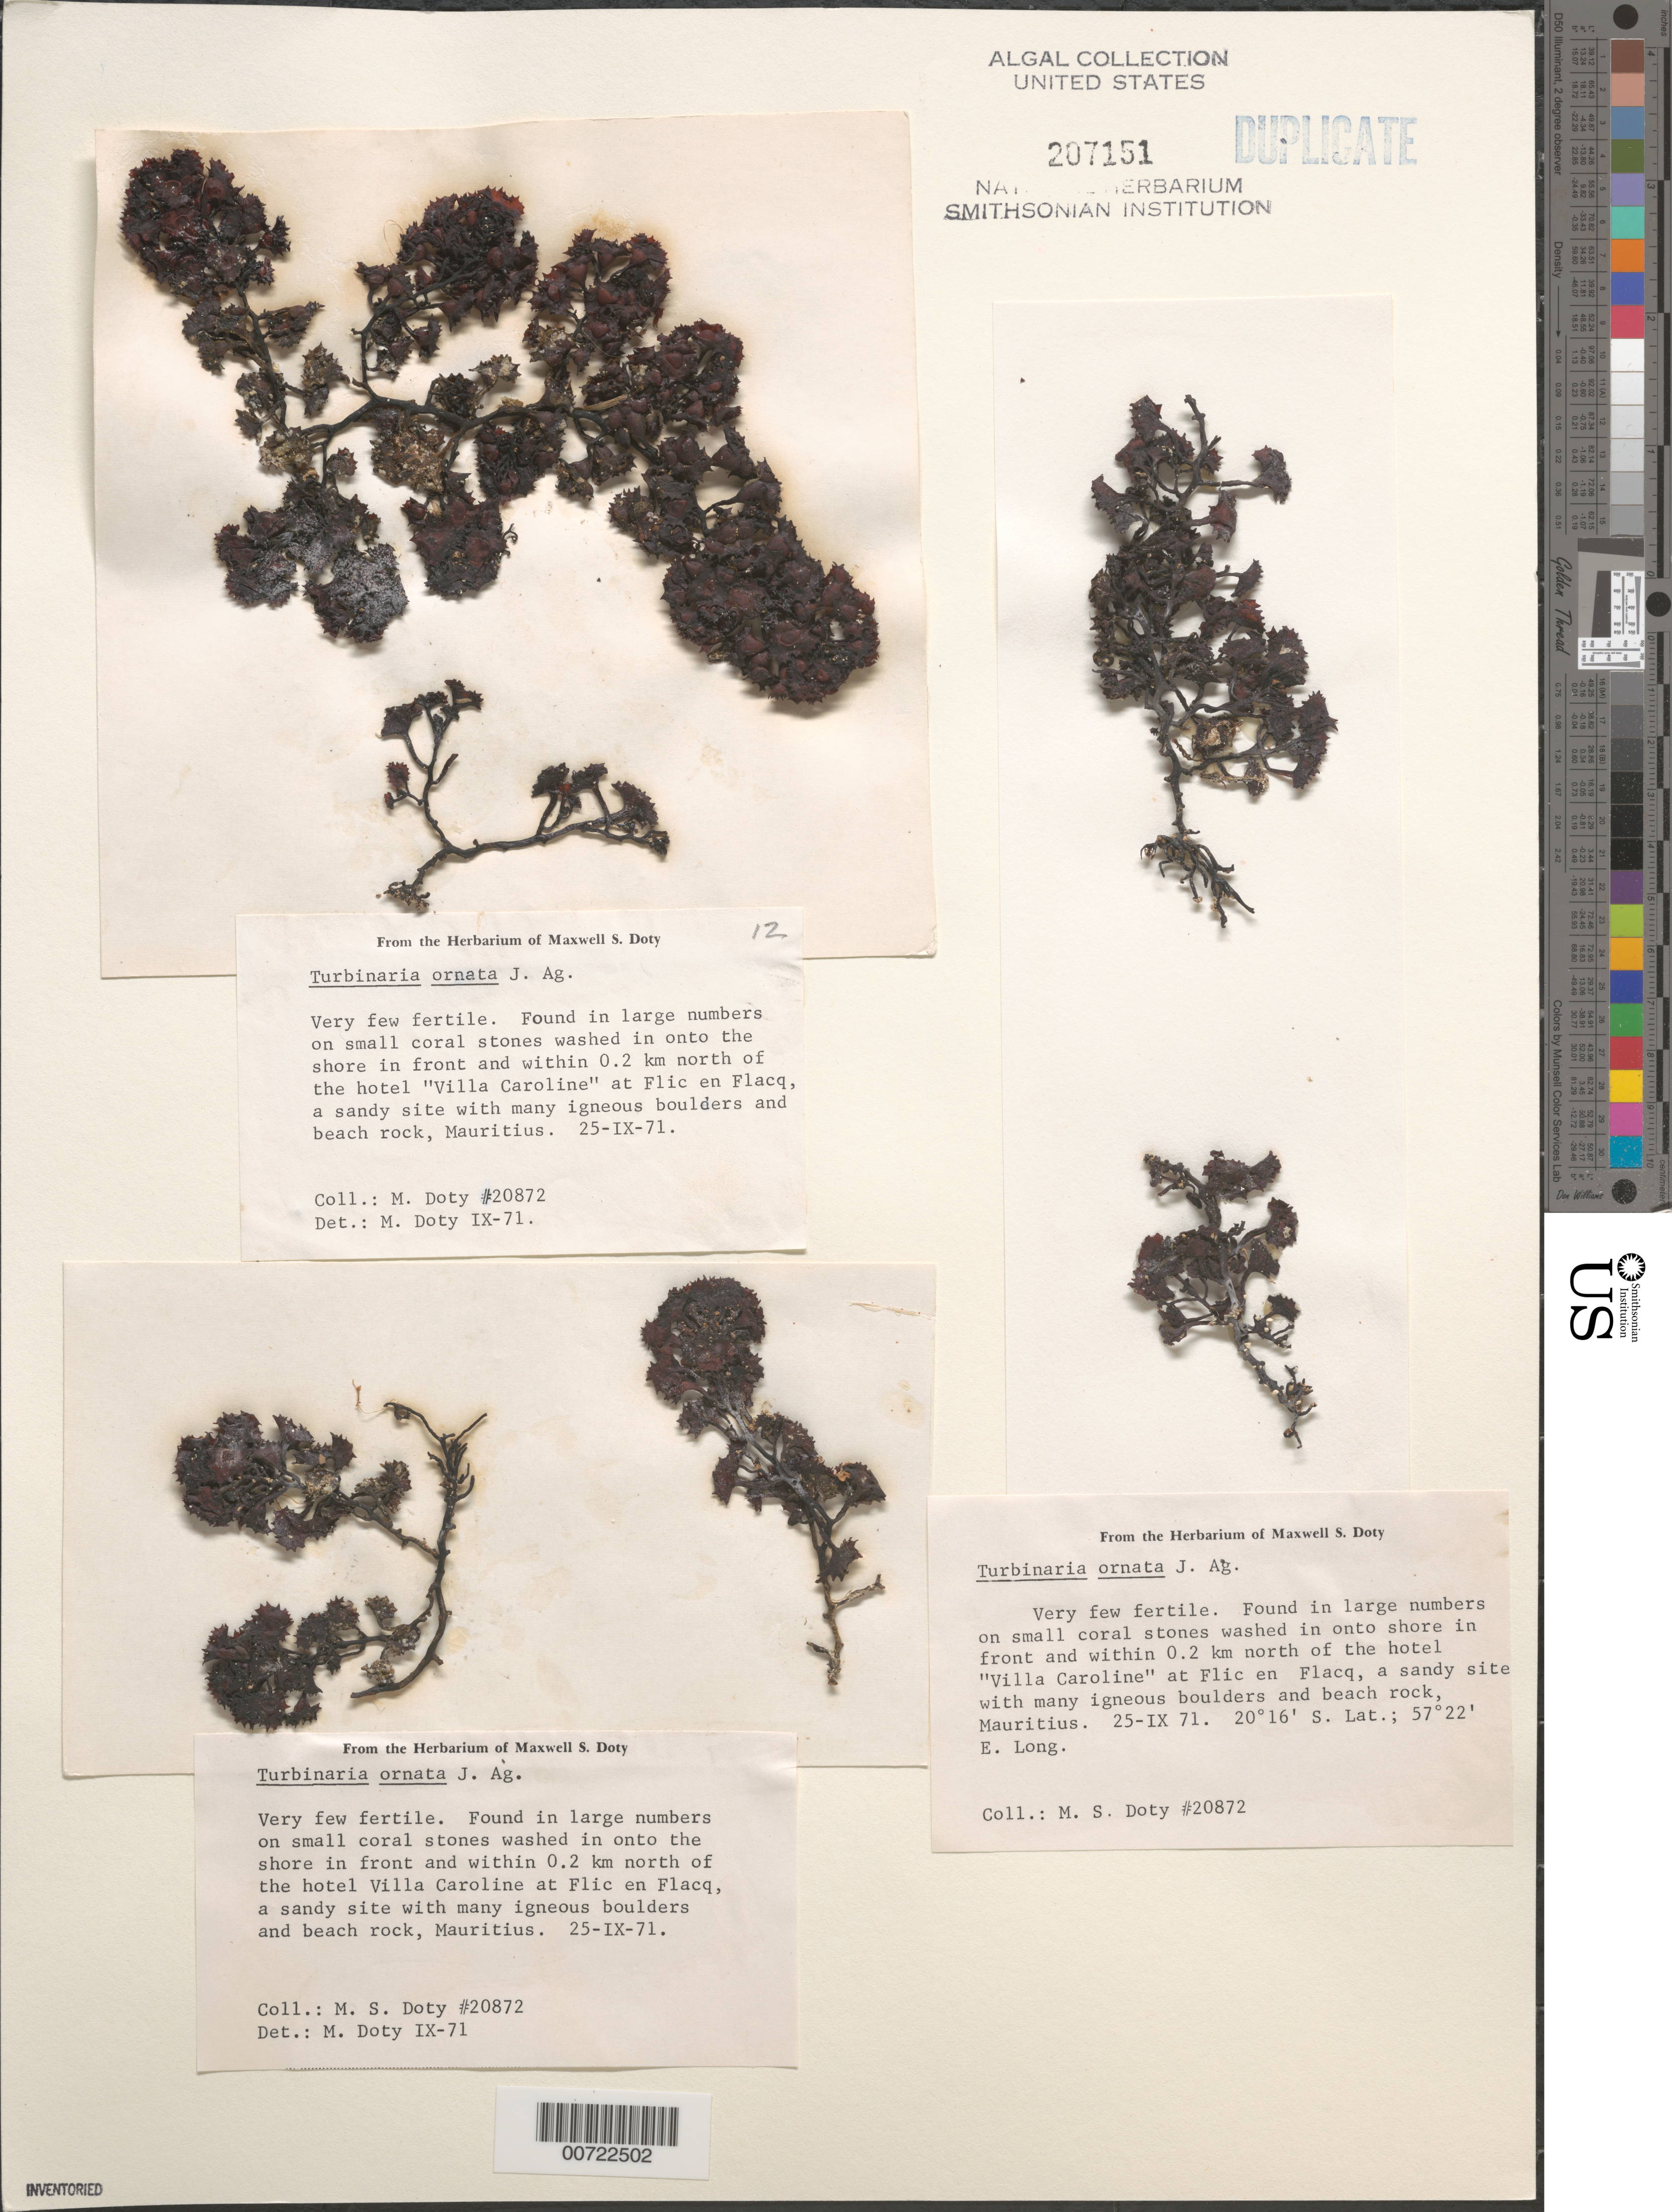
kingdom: Chromista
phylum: Ochrophyta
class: Phaeophyceae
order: Fucales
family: Sargassaceae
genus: Turbinaria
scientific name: Turbinaria ornata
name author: (Turner) J. Agardh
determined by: Doty, M. S.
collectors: M. S. Doty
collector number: MSD 20872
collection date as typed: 25 Sep 1971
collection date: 1971-09-25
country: Mauritius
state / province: Black River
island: Mauritius Island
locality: Hotel Villa Caroline shore, Flic-en-Flacq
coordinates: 20 16' S. Lat., 57 22' E. Long.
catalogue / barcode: US 207151